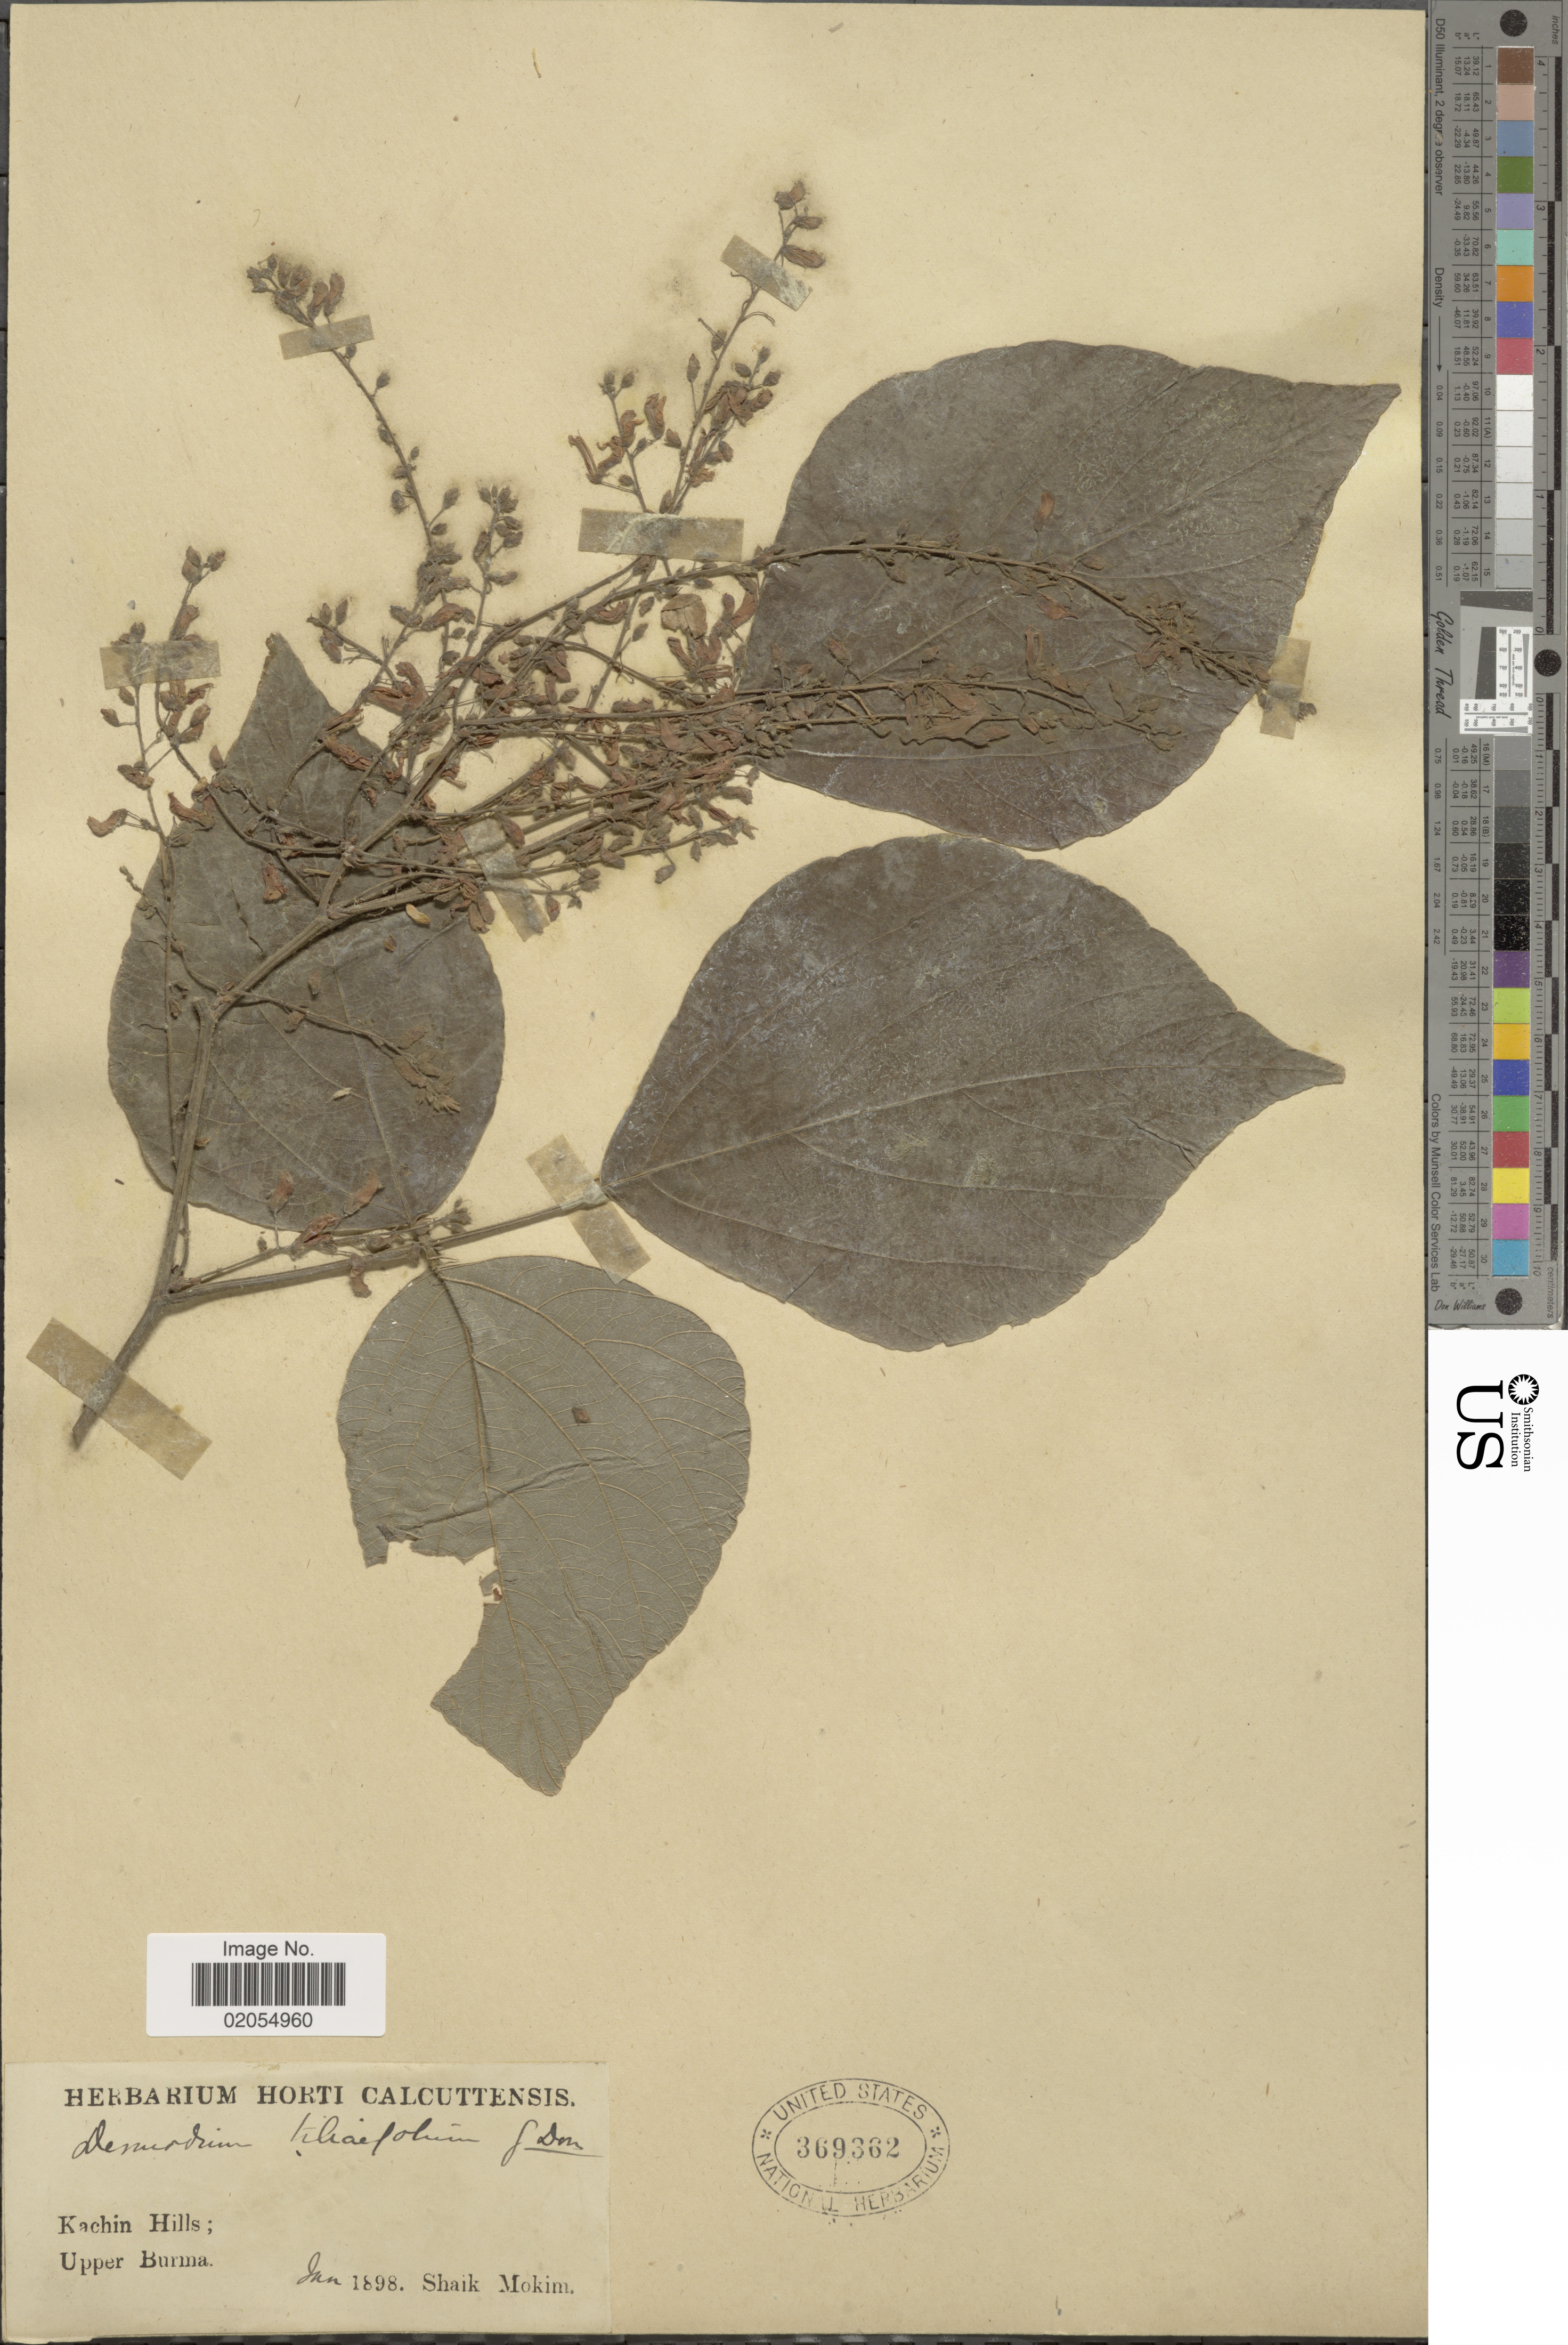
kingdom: Plantae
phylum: Tracheophyta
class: Magnoliopsida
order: Fabales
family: Fabaceae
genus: Sunhangia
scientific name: Sunhangia elegans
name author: (DC.) H. Ohashi & K. Ohashi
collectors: S. Mokim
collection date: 1898-01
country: Myanmar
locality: Kachin Hills; Upper Burma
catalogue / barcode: US 369362